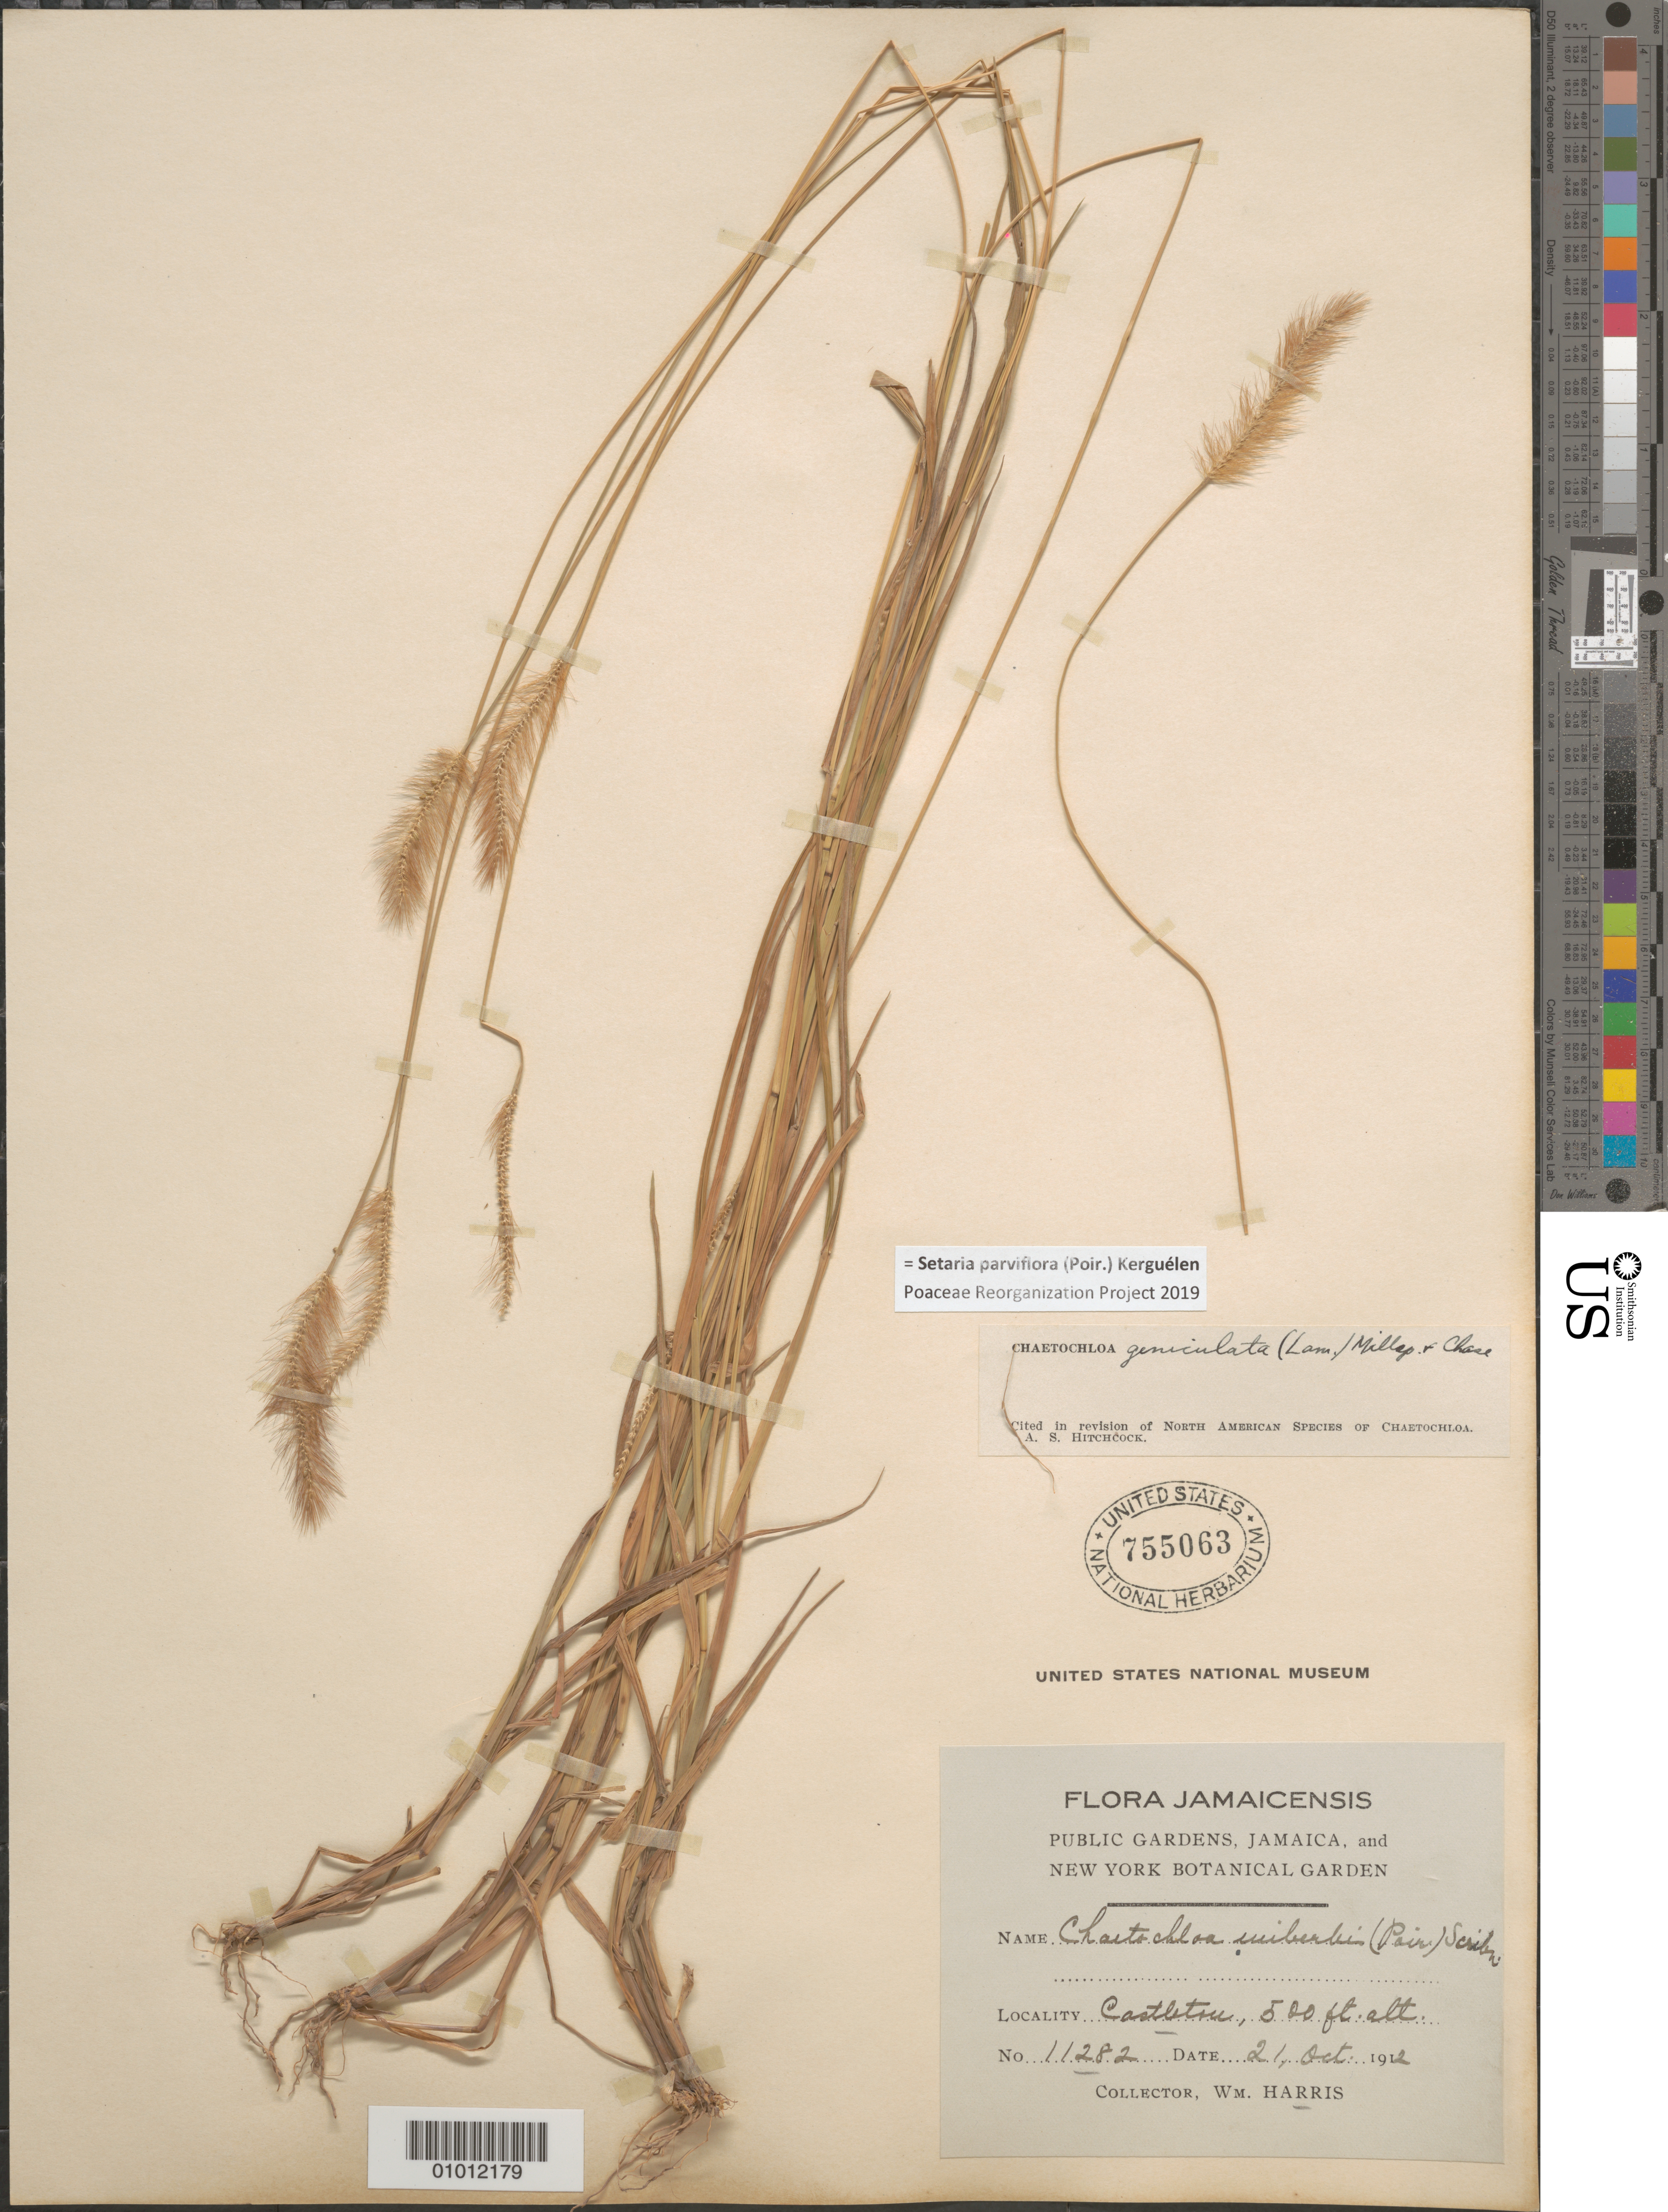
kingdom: Plantae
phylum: Tracheophyta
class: Liliopsida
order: Poales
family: Poaceae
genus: Setaria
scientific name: Setaria parviflora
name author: (Poir.) Kerguélen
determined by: Poaceae Reorganization Project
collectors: W. Harris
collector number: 11282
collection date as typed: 21 Oct 1912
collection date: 1912-10-21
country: Jamaica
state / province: Saint Andrew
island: Jamaica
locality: Castleton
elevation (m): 152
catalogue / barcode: US 755063